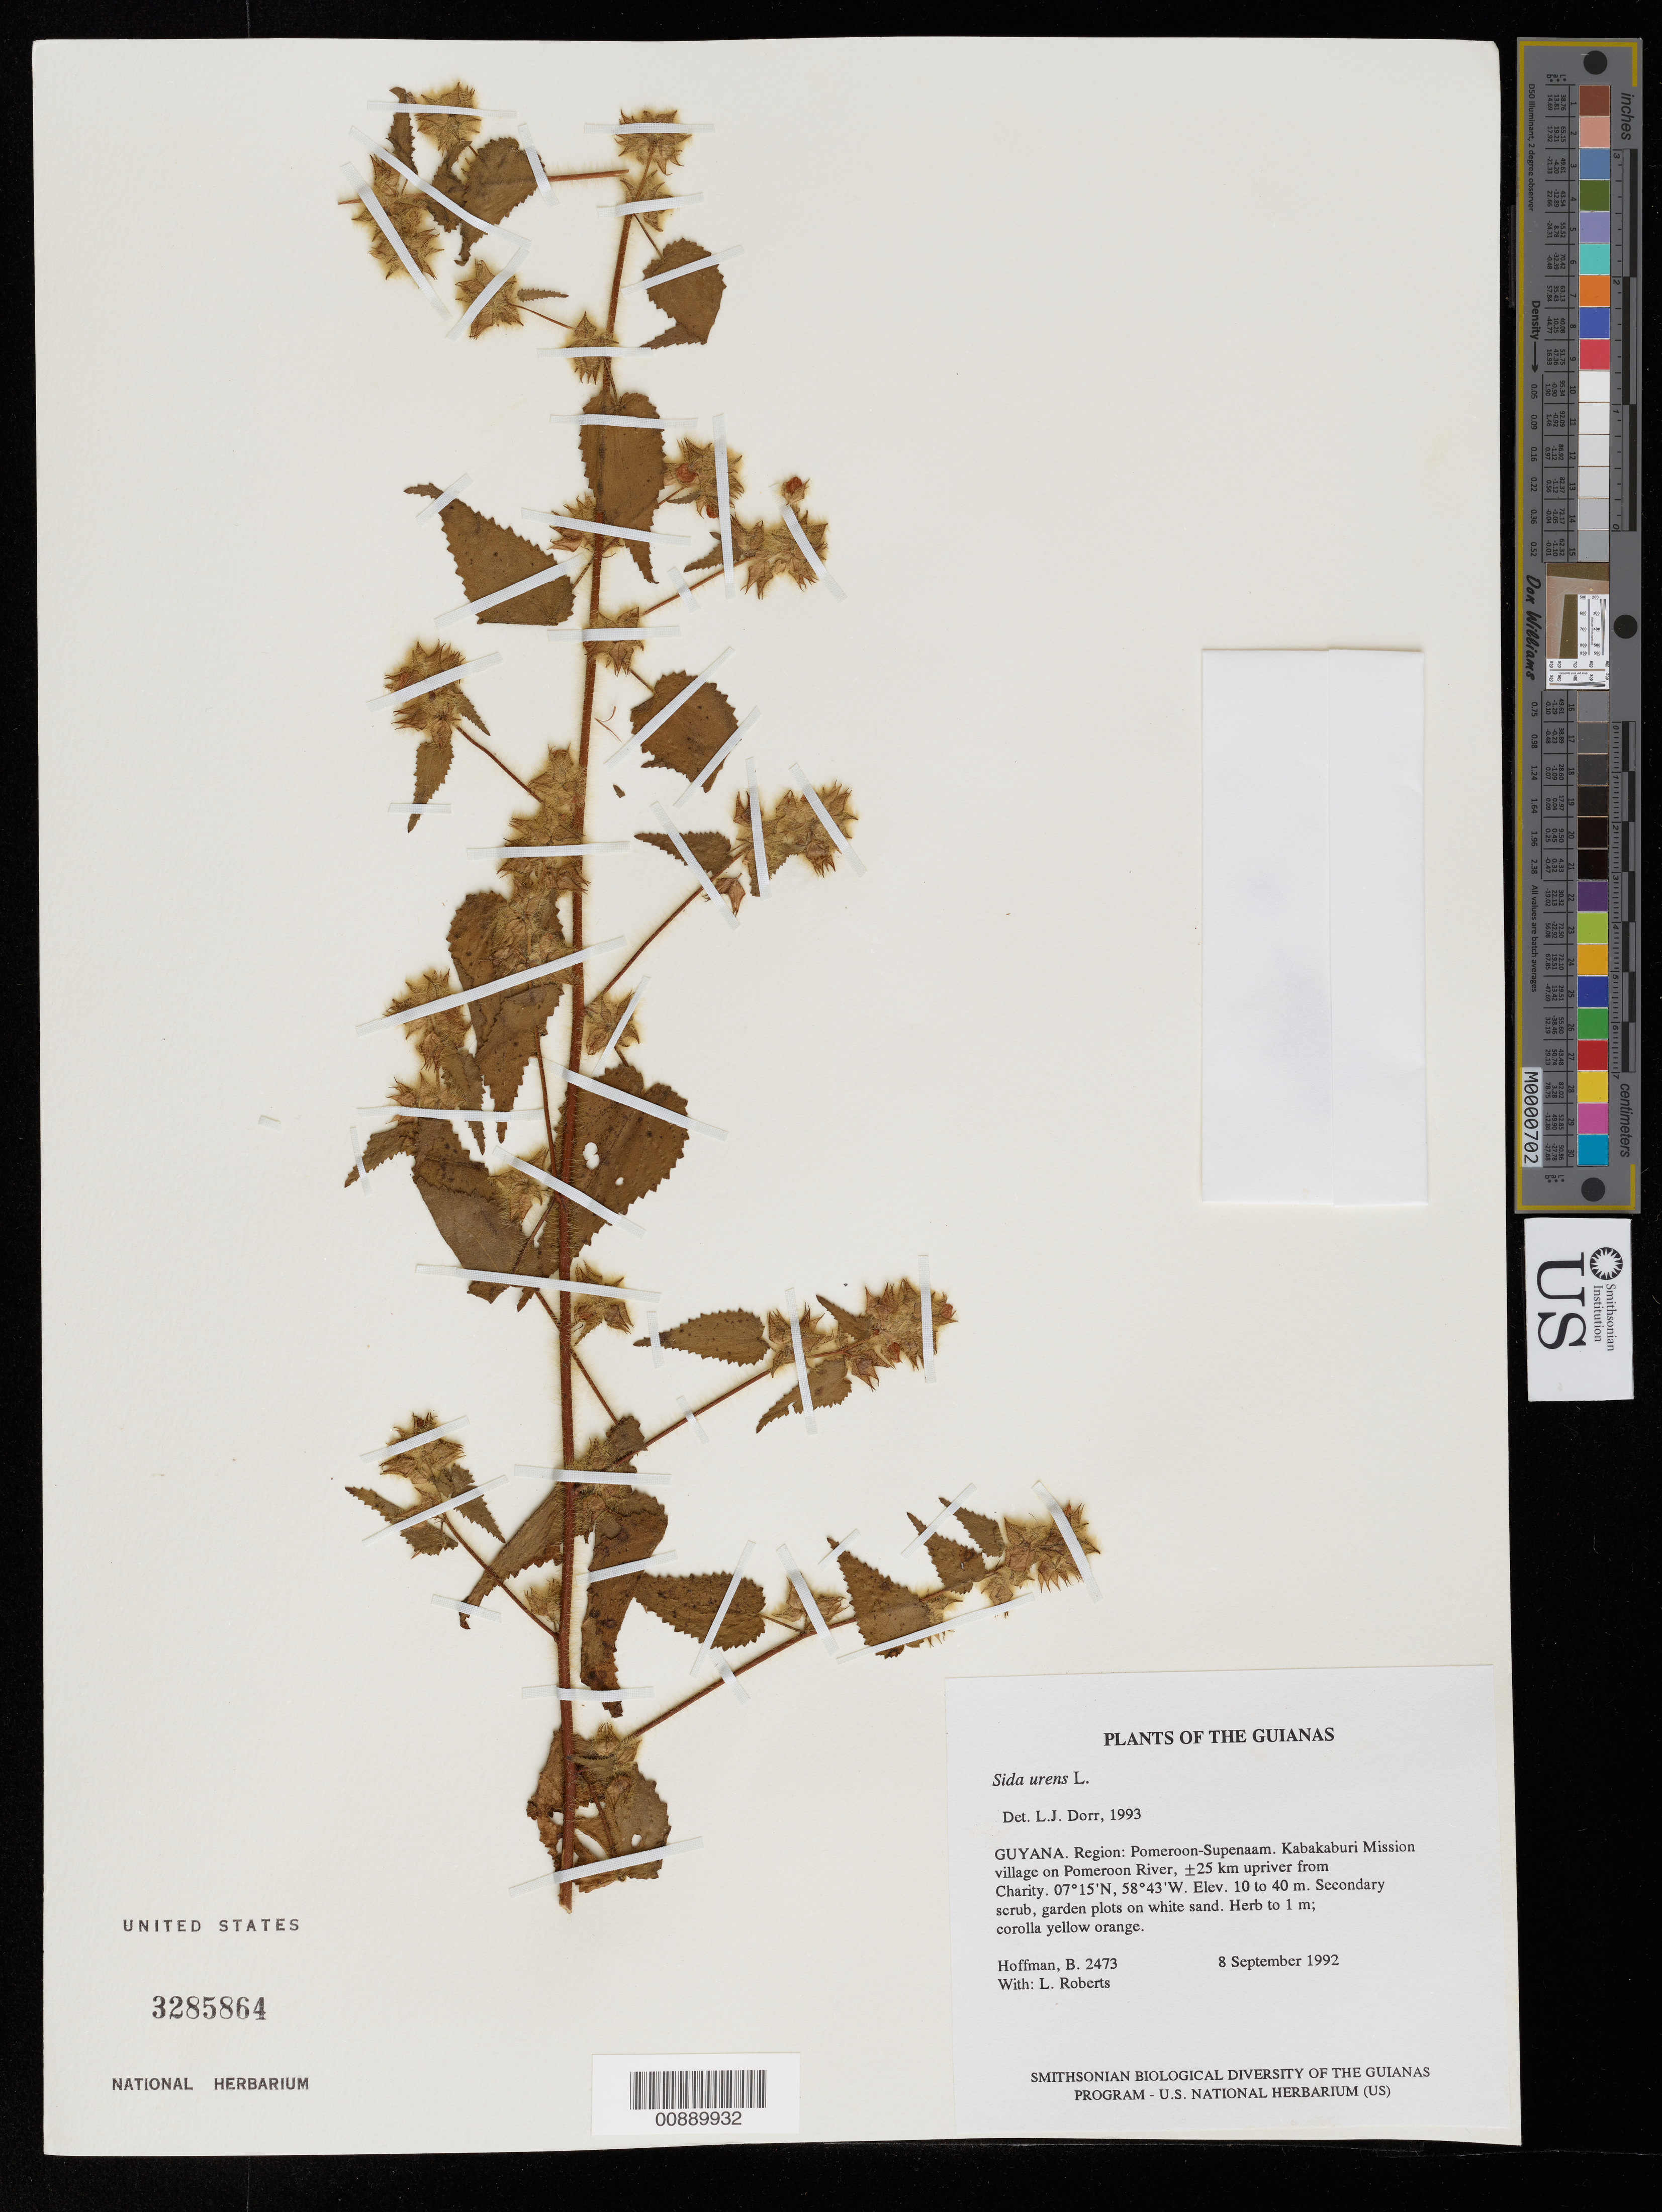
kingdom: Plantae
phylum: Tracheophyta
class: Magnoliopsida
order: Malvales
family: Malvaceae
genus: Sida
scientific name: Sida urens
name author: L.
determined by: Dorr, L. J., (BOT), Smithsonian Institution - National Museum of Natural History (UNITED STATES)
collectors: B. Hoffman & L. Roberts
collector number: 2473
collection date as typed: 8 September 1992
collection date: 1992-09-08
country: Guyana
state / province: Pomeroon-Supenaam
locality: Kabakaburi Mission village on Pomeroon River, ±25 km upriver from Charity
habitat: Secondary scrub, garden plots on white sand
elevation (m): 10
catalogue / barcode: US 3285864